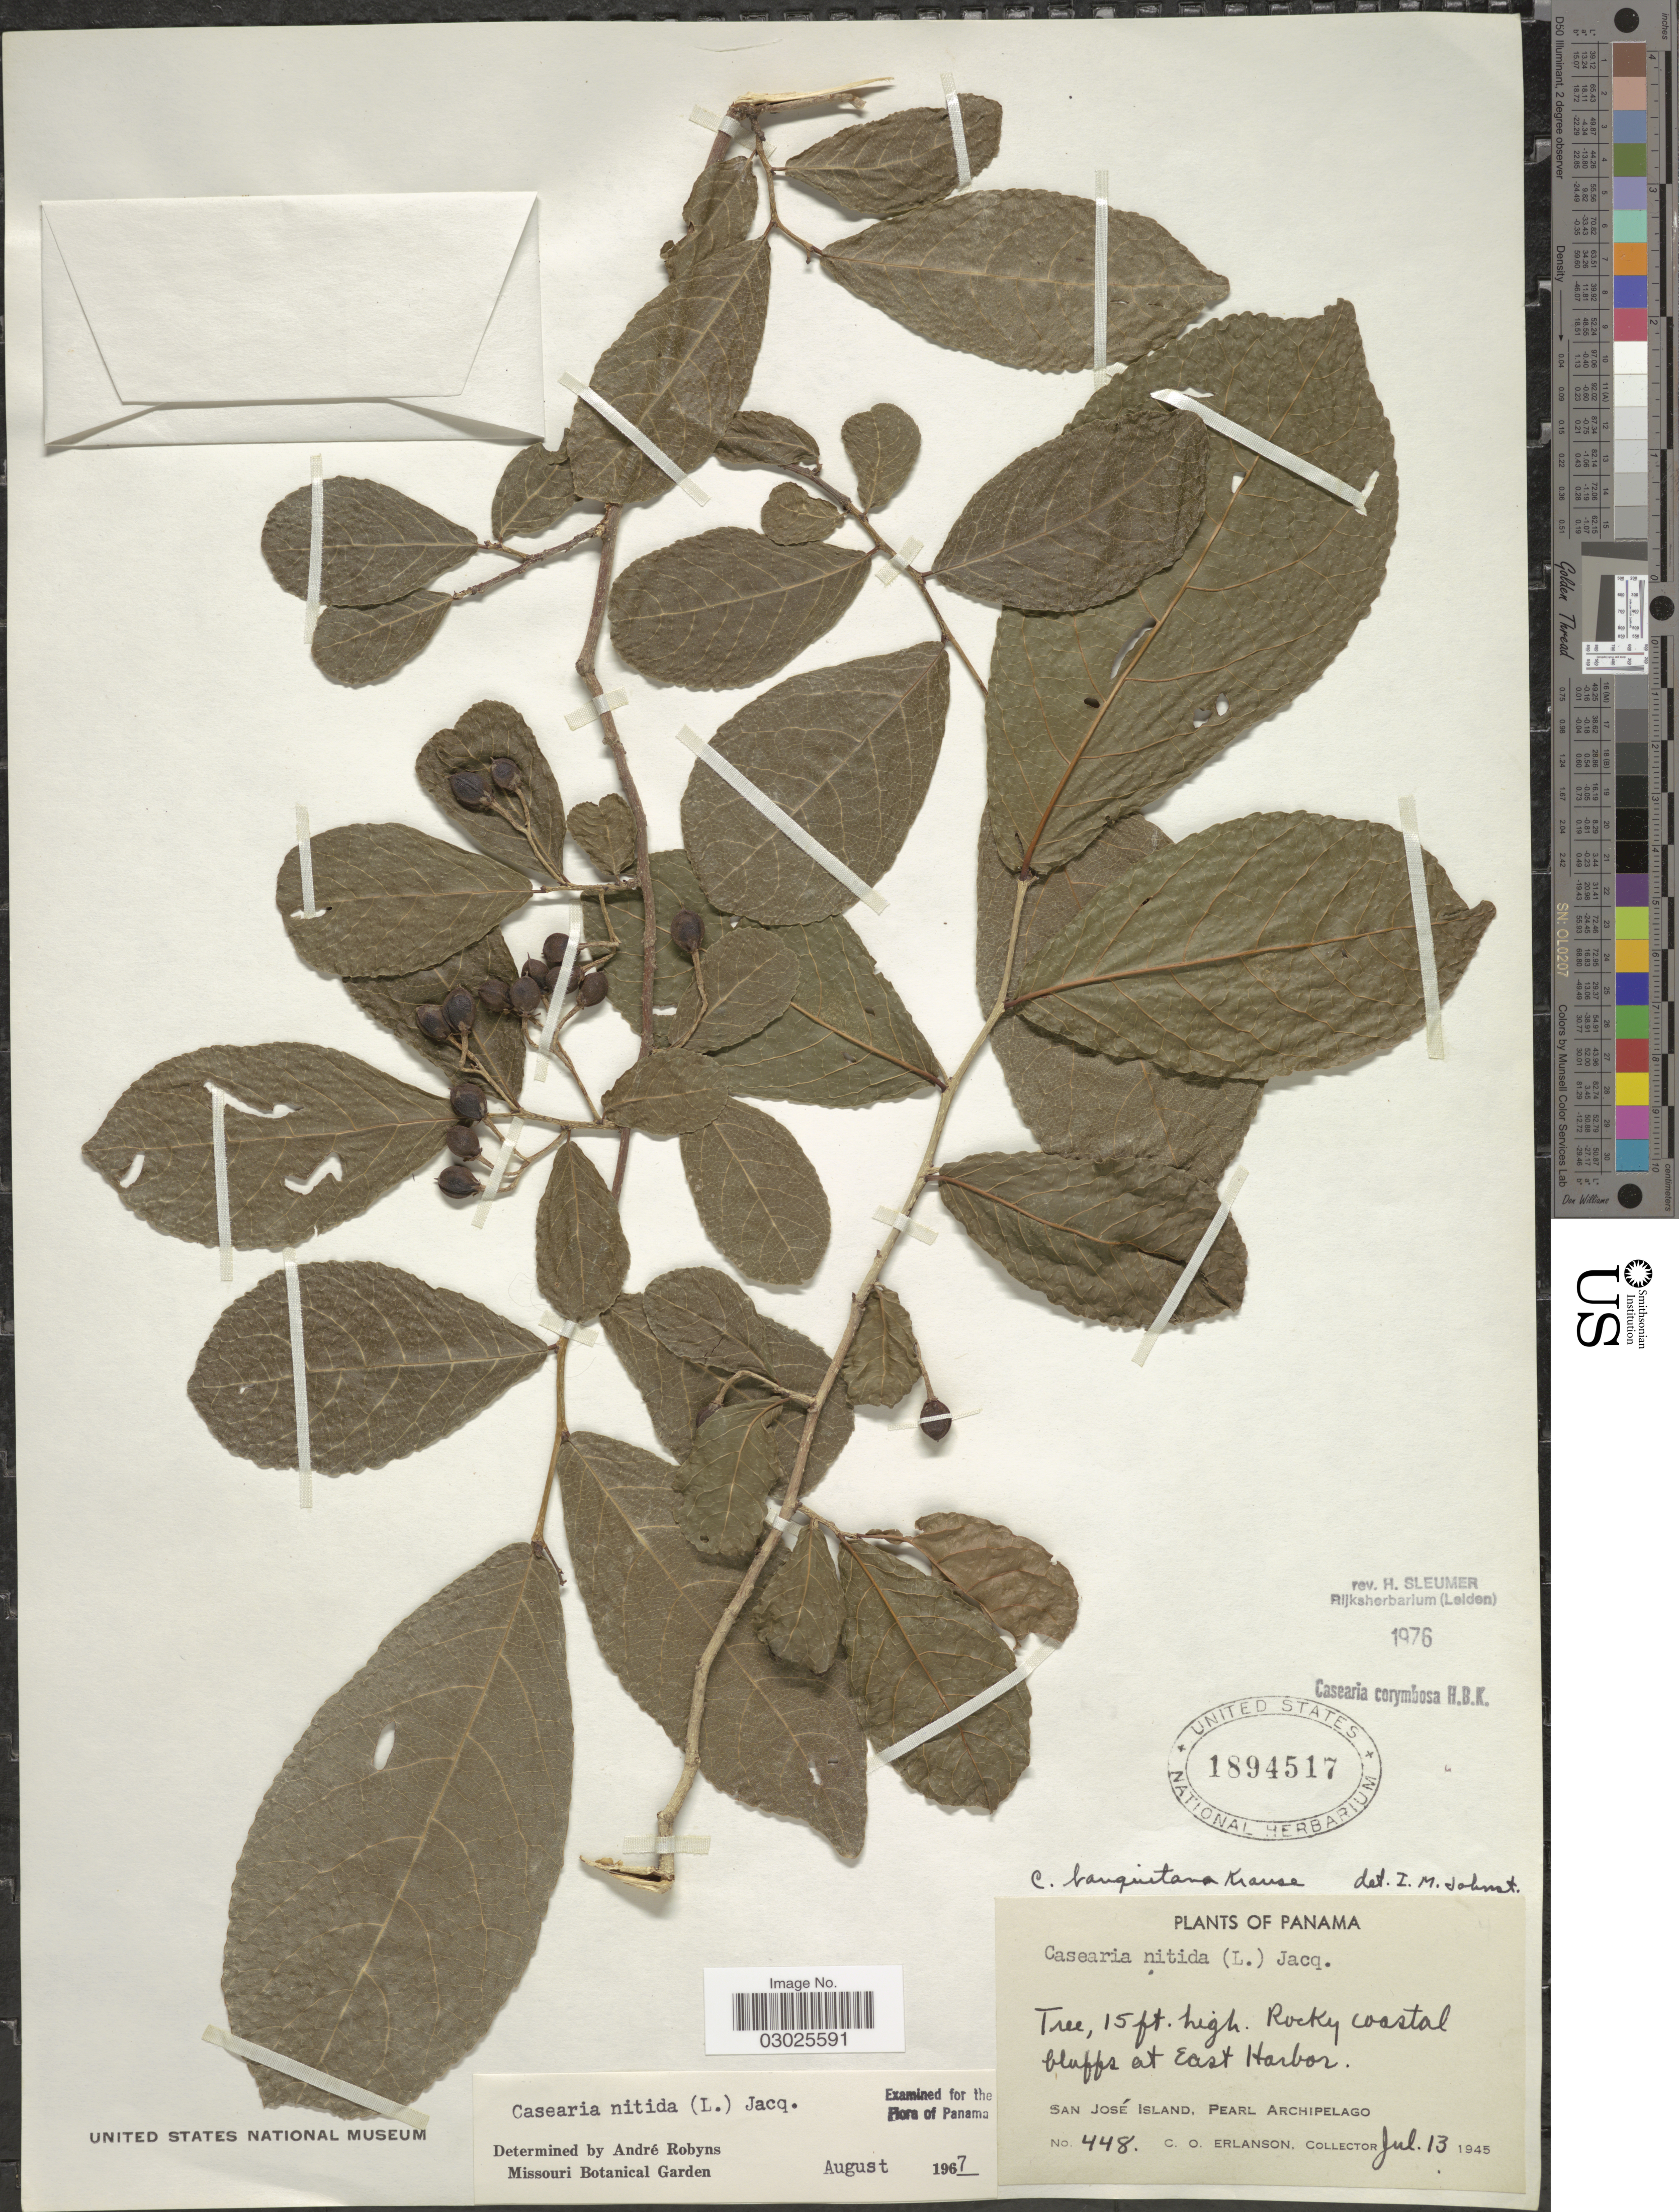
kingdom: Plantae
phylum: Tracheophyta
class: Magnoliopsida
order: Malpighiales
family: Salicaceae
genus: Casearia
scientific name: Casearia corymbosa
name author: Kunth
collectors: C. O. Erlanson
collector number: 448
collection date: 1945-07-13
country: Panama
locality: Rocky coastal bluffs at East Harbor. San José Island, Pearl Archipelago.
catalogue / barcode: US 1894517